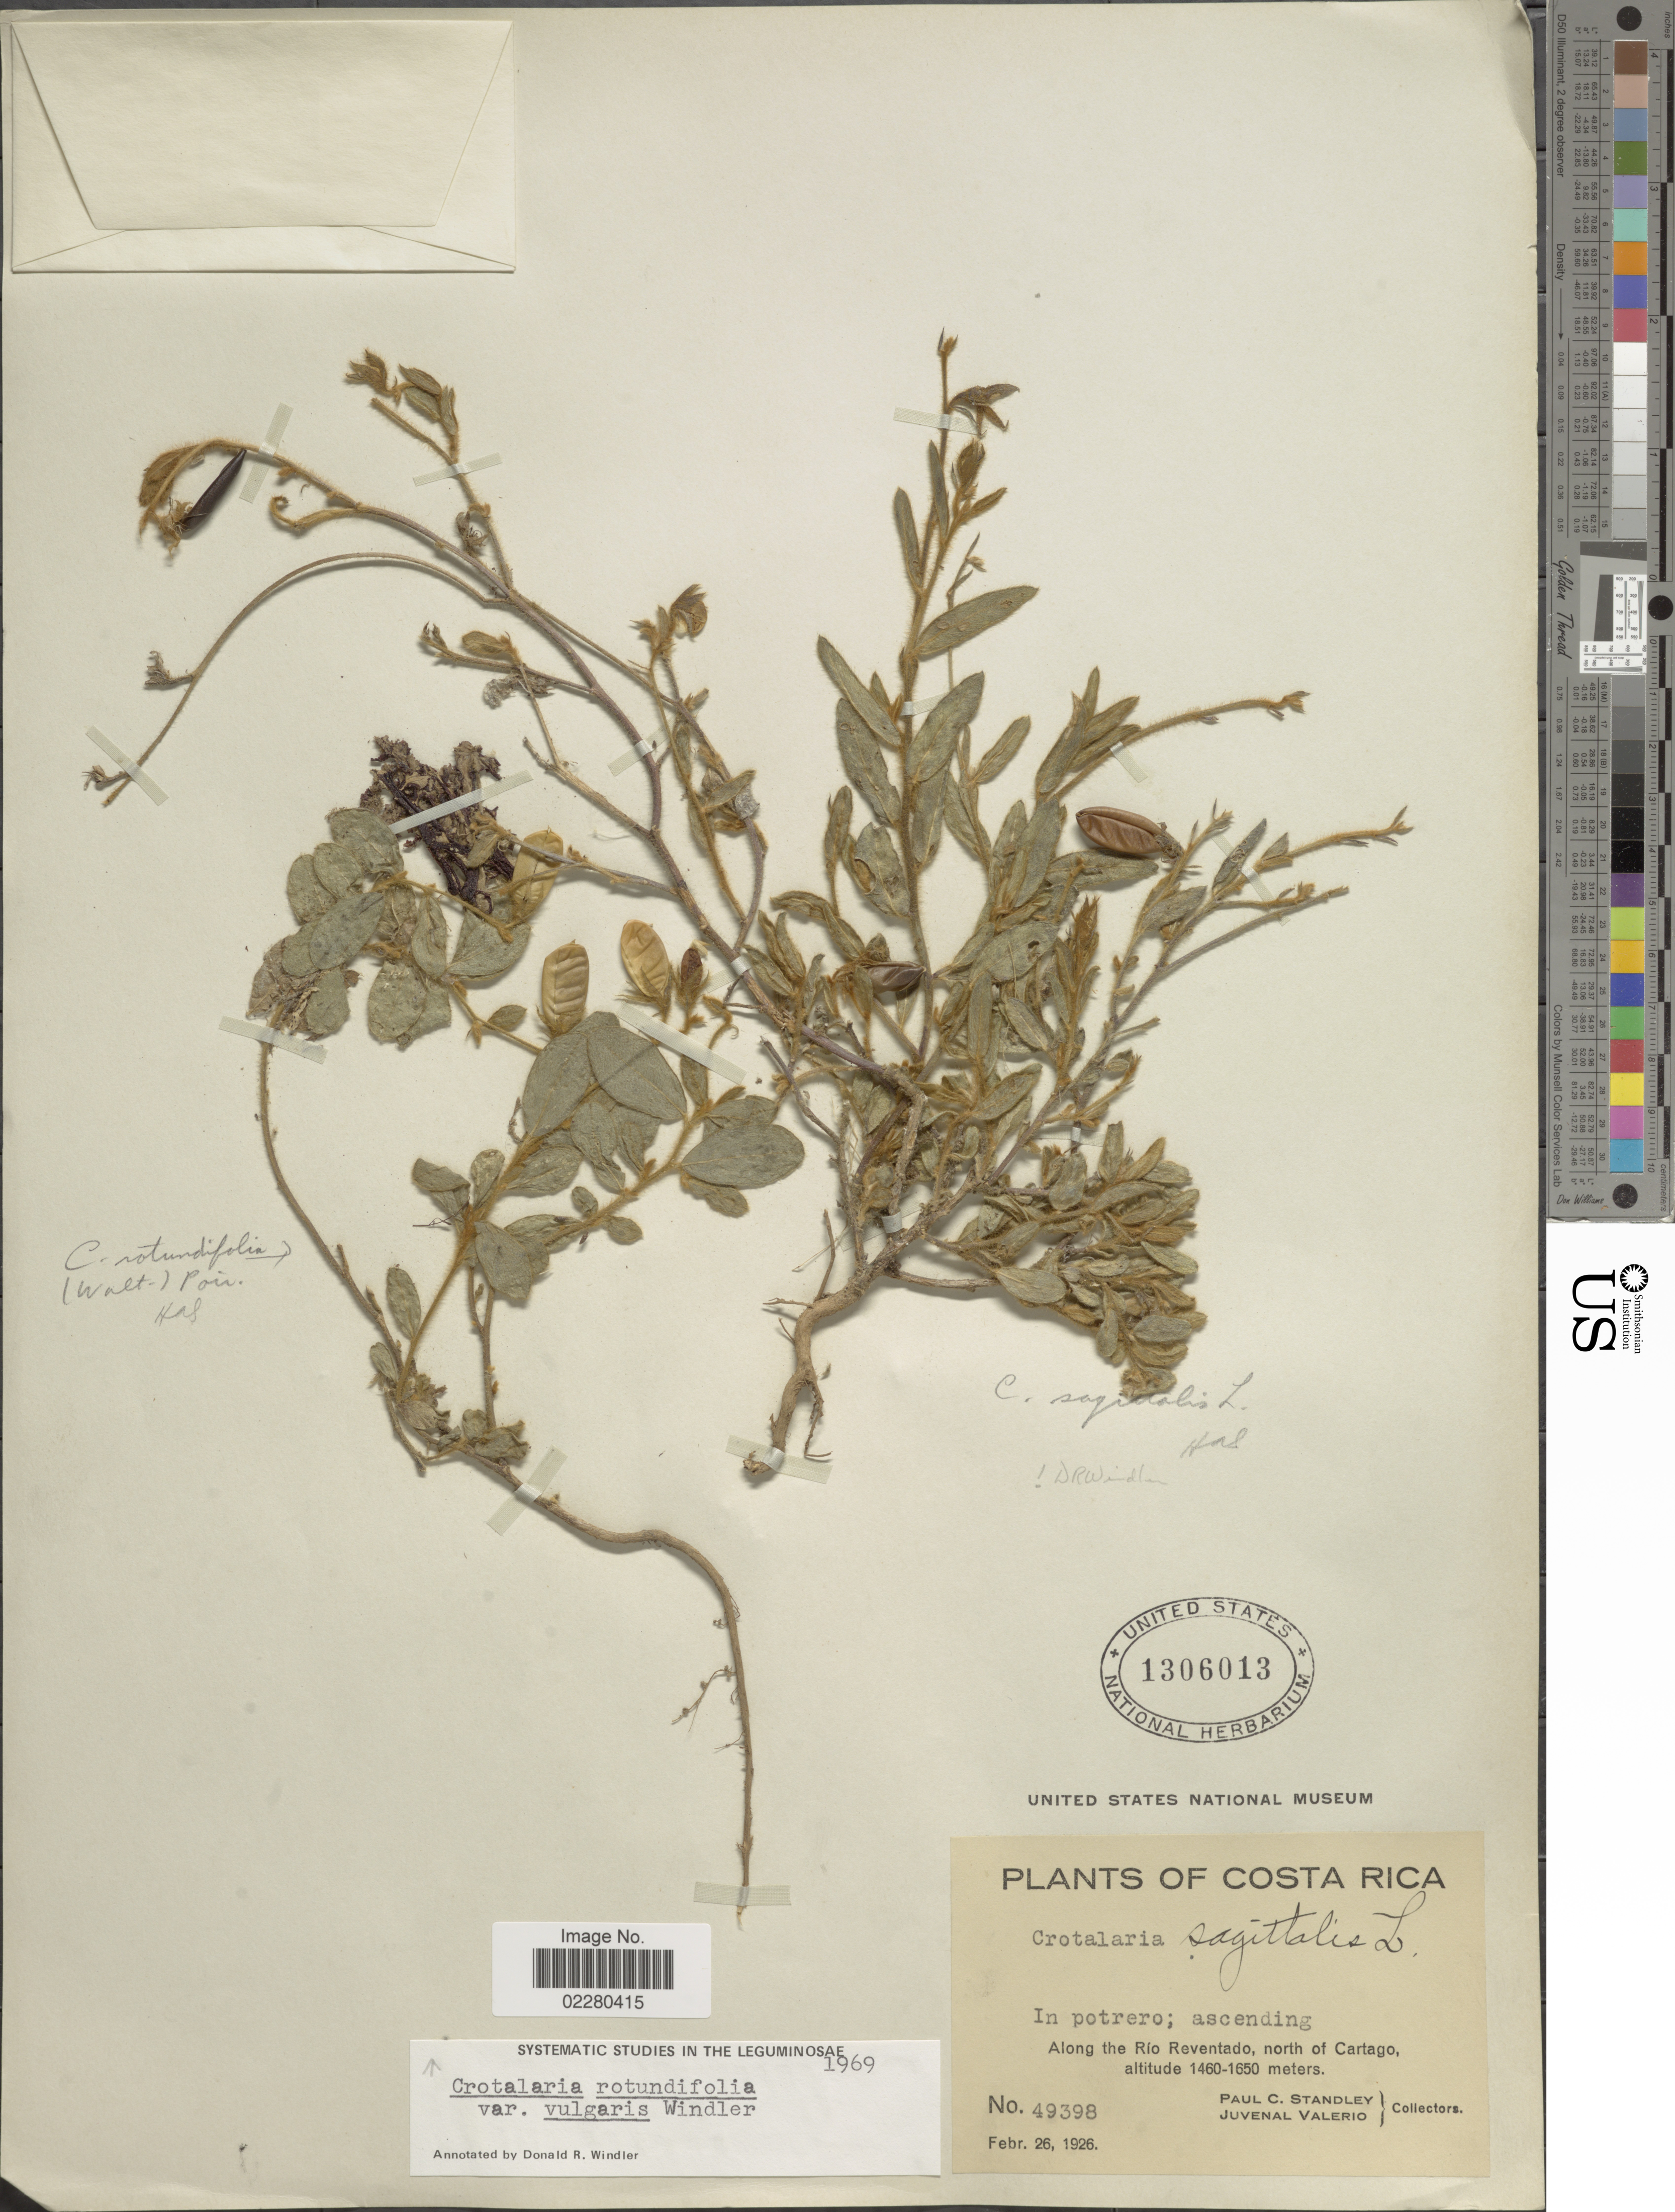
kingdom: Plantae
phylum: Tracheophyta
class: Magnoliopsida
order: Fabales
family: Fabaceae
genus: Crotalaria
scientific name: Crotalaria rotundifolia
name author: Walter ex J.F. Gmel.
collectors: P. C. Standley & J. Valerio R.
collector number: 49398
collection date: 1926-02-26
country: Costa Rica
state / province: Cartago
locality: Along the Río Reventado, north of Cartago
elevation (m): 1460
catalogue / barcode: US 1306013